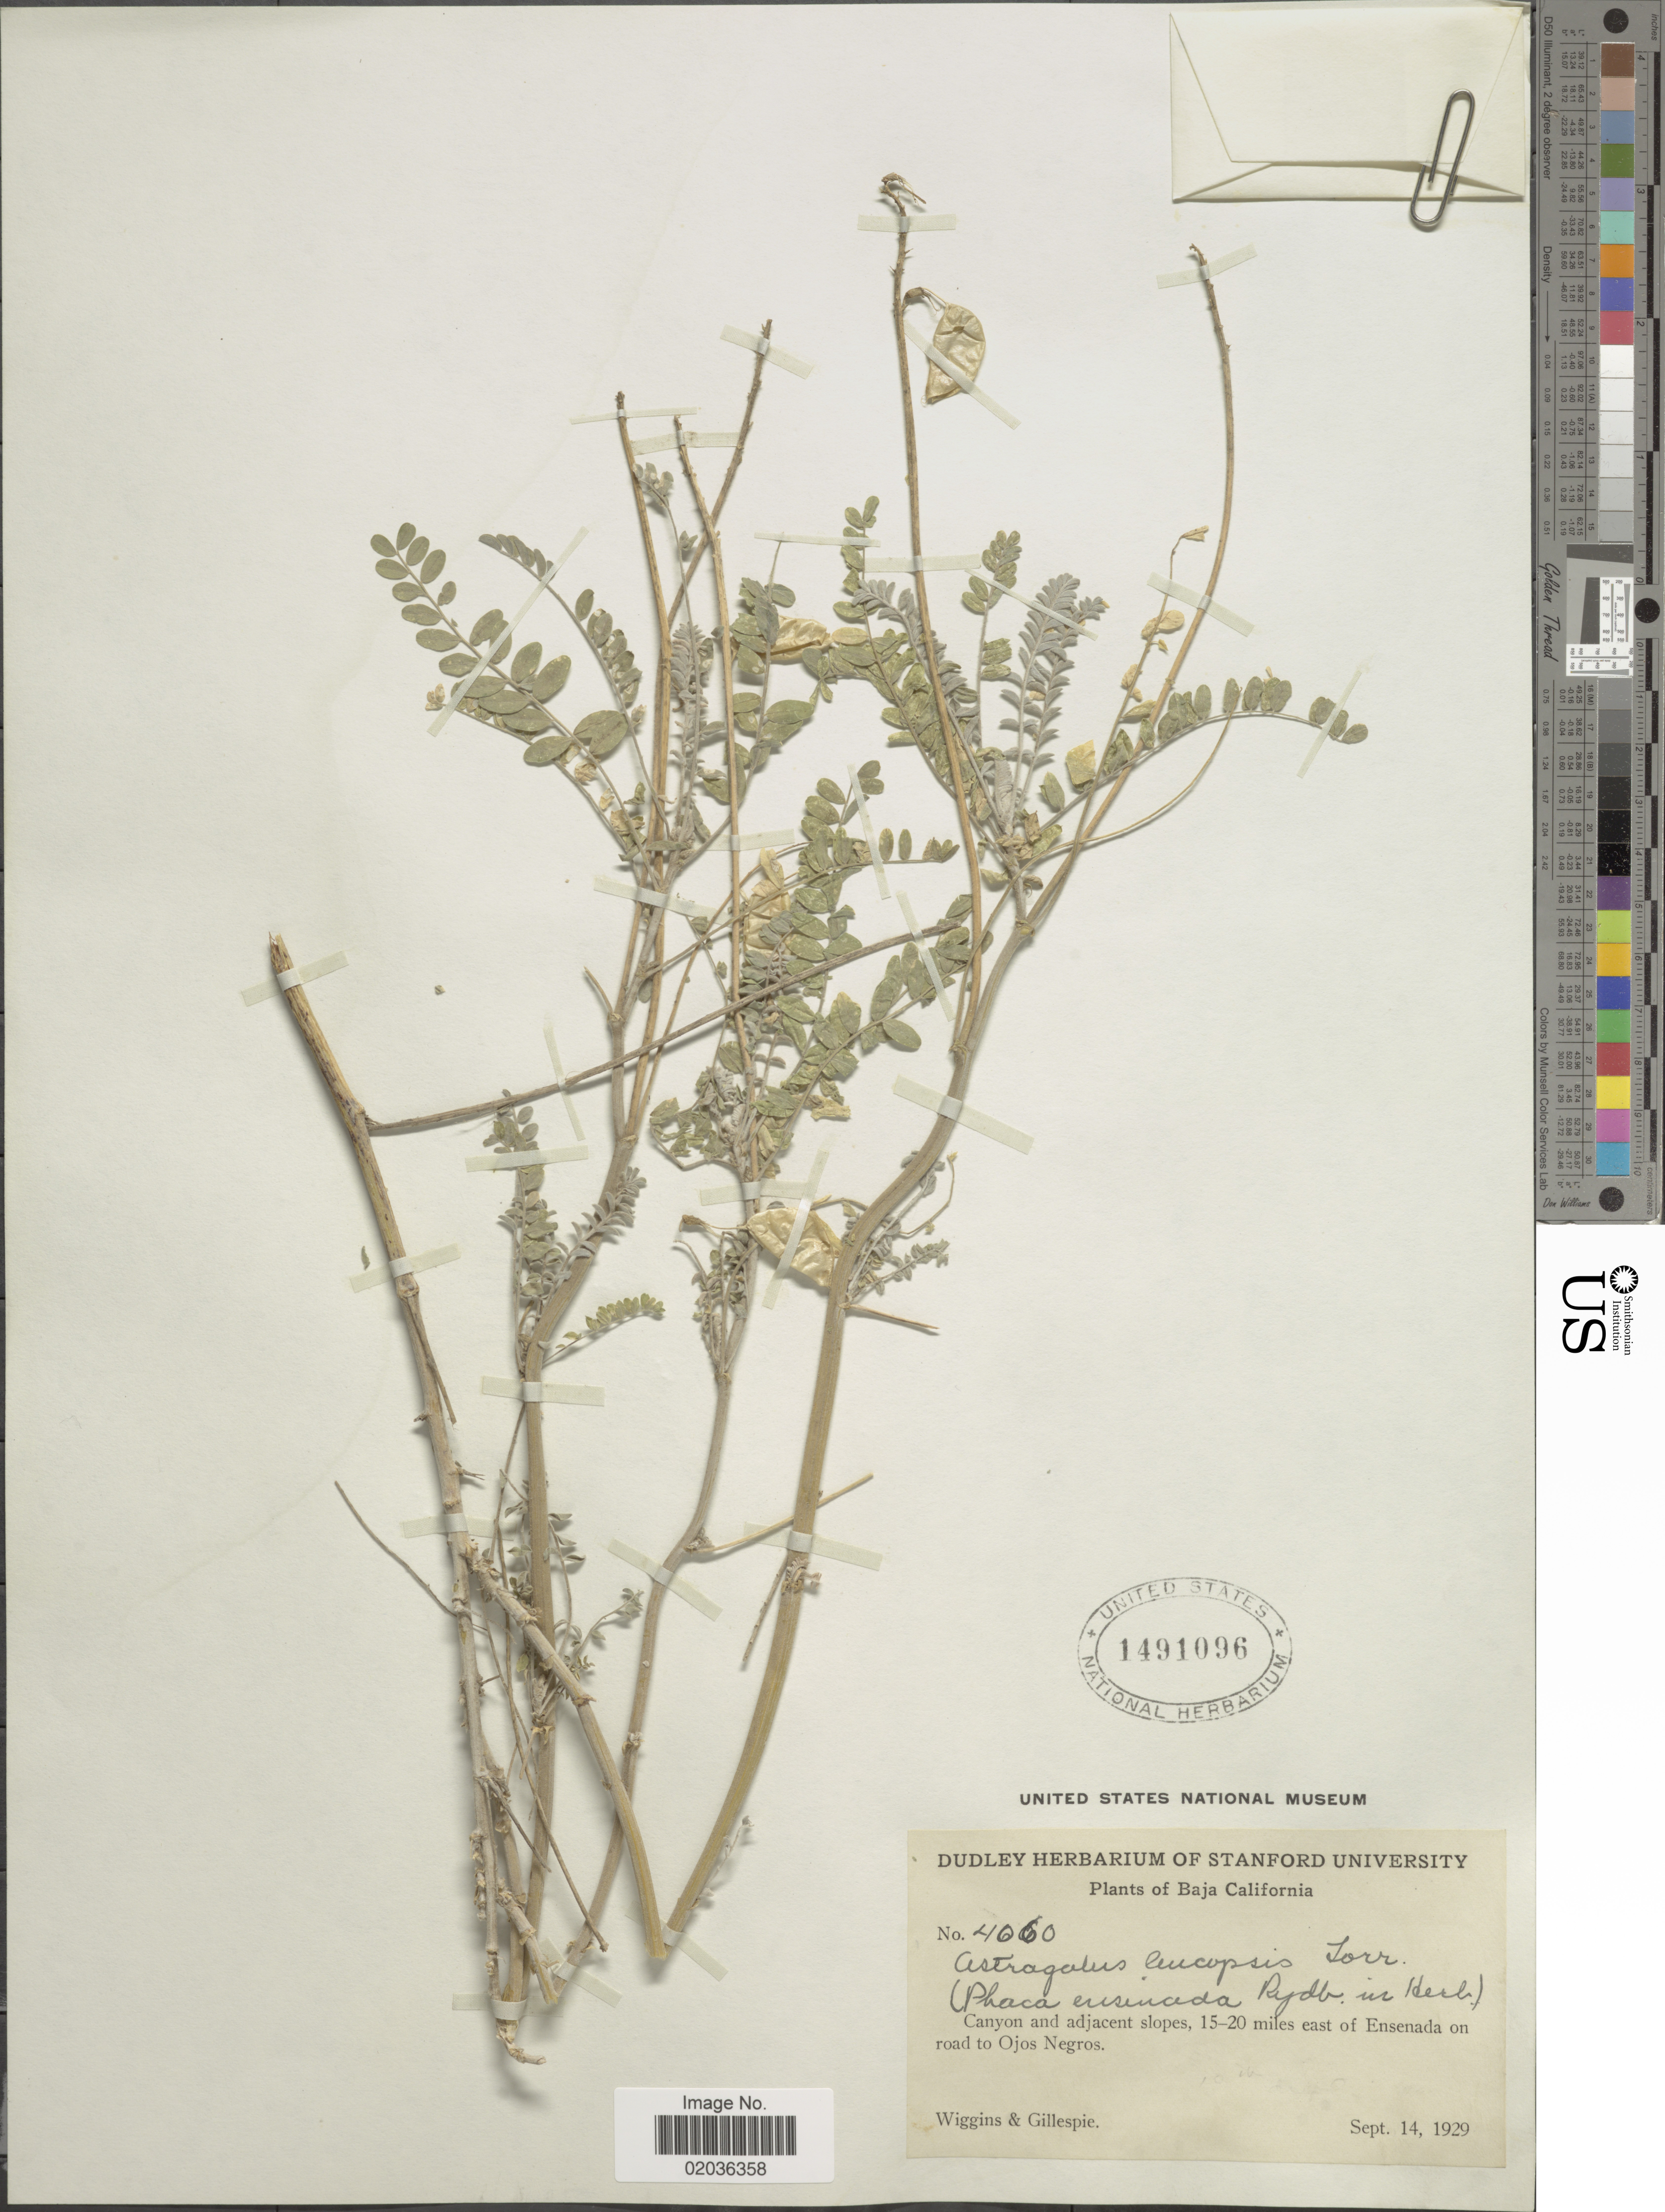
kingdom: Plantae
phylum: Tracheophyta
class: Magnoliopsida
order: Fabales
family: Fabaceae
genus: Astragalus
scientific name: Astragalus trichopodus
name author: (Nutt.) A. Gray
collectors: -- Wiggins & -- Gillespie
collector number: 4060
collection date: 1929-09-14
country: Mexico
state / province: Baja California Norte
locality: Canyon and adjacent slopes, 15- 20 miles east of Ensenada on Road to Ojos Negros.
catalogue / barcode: US 1491096